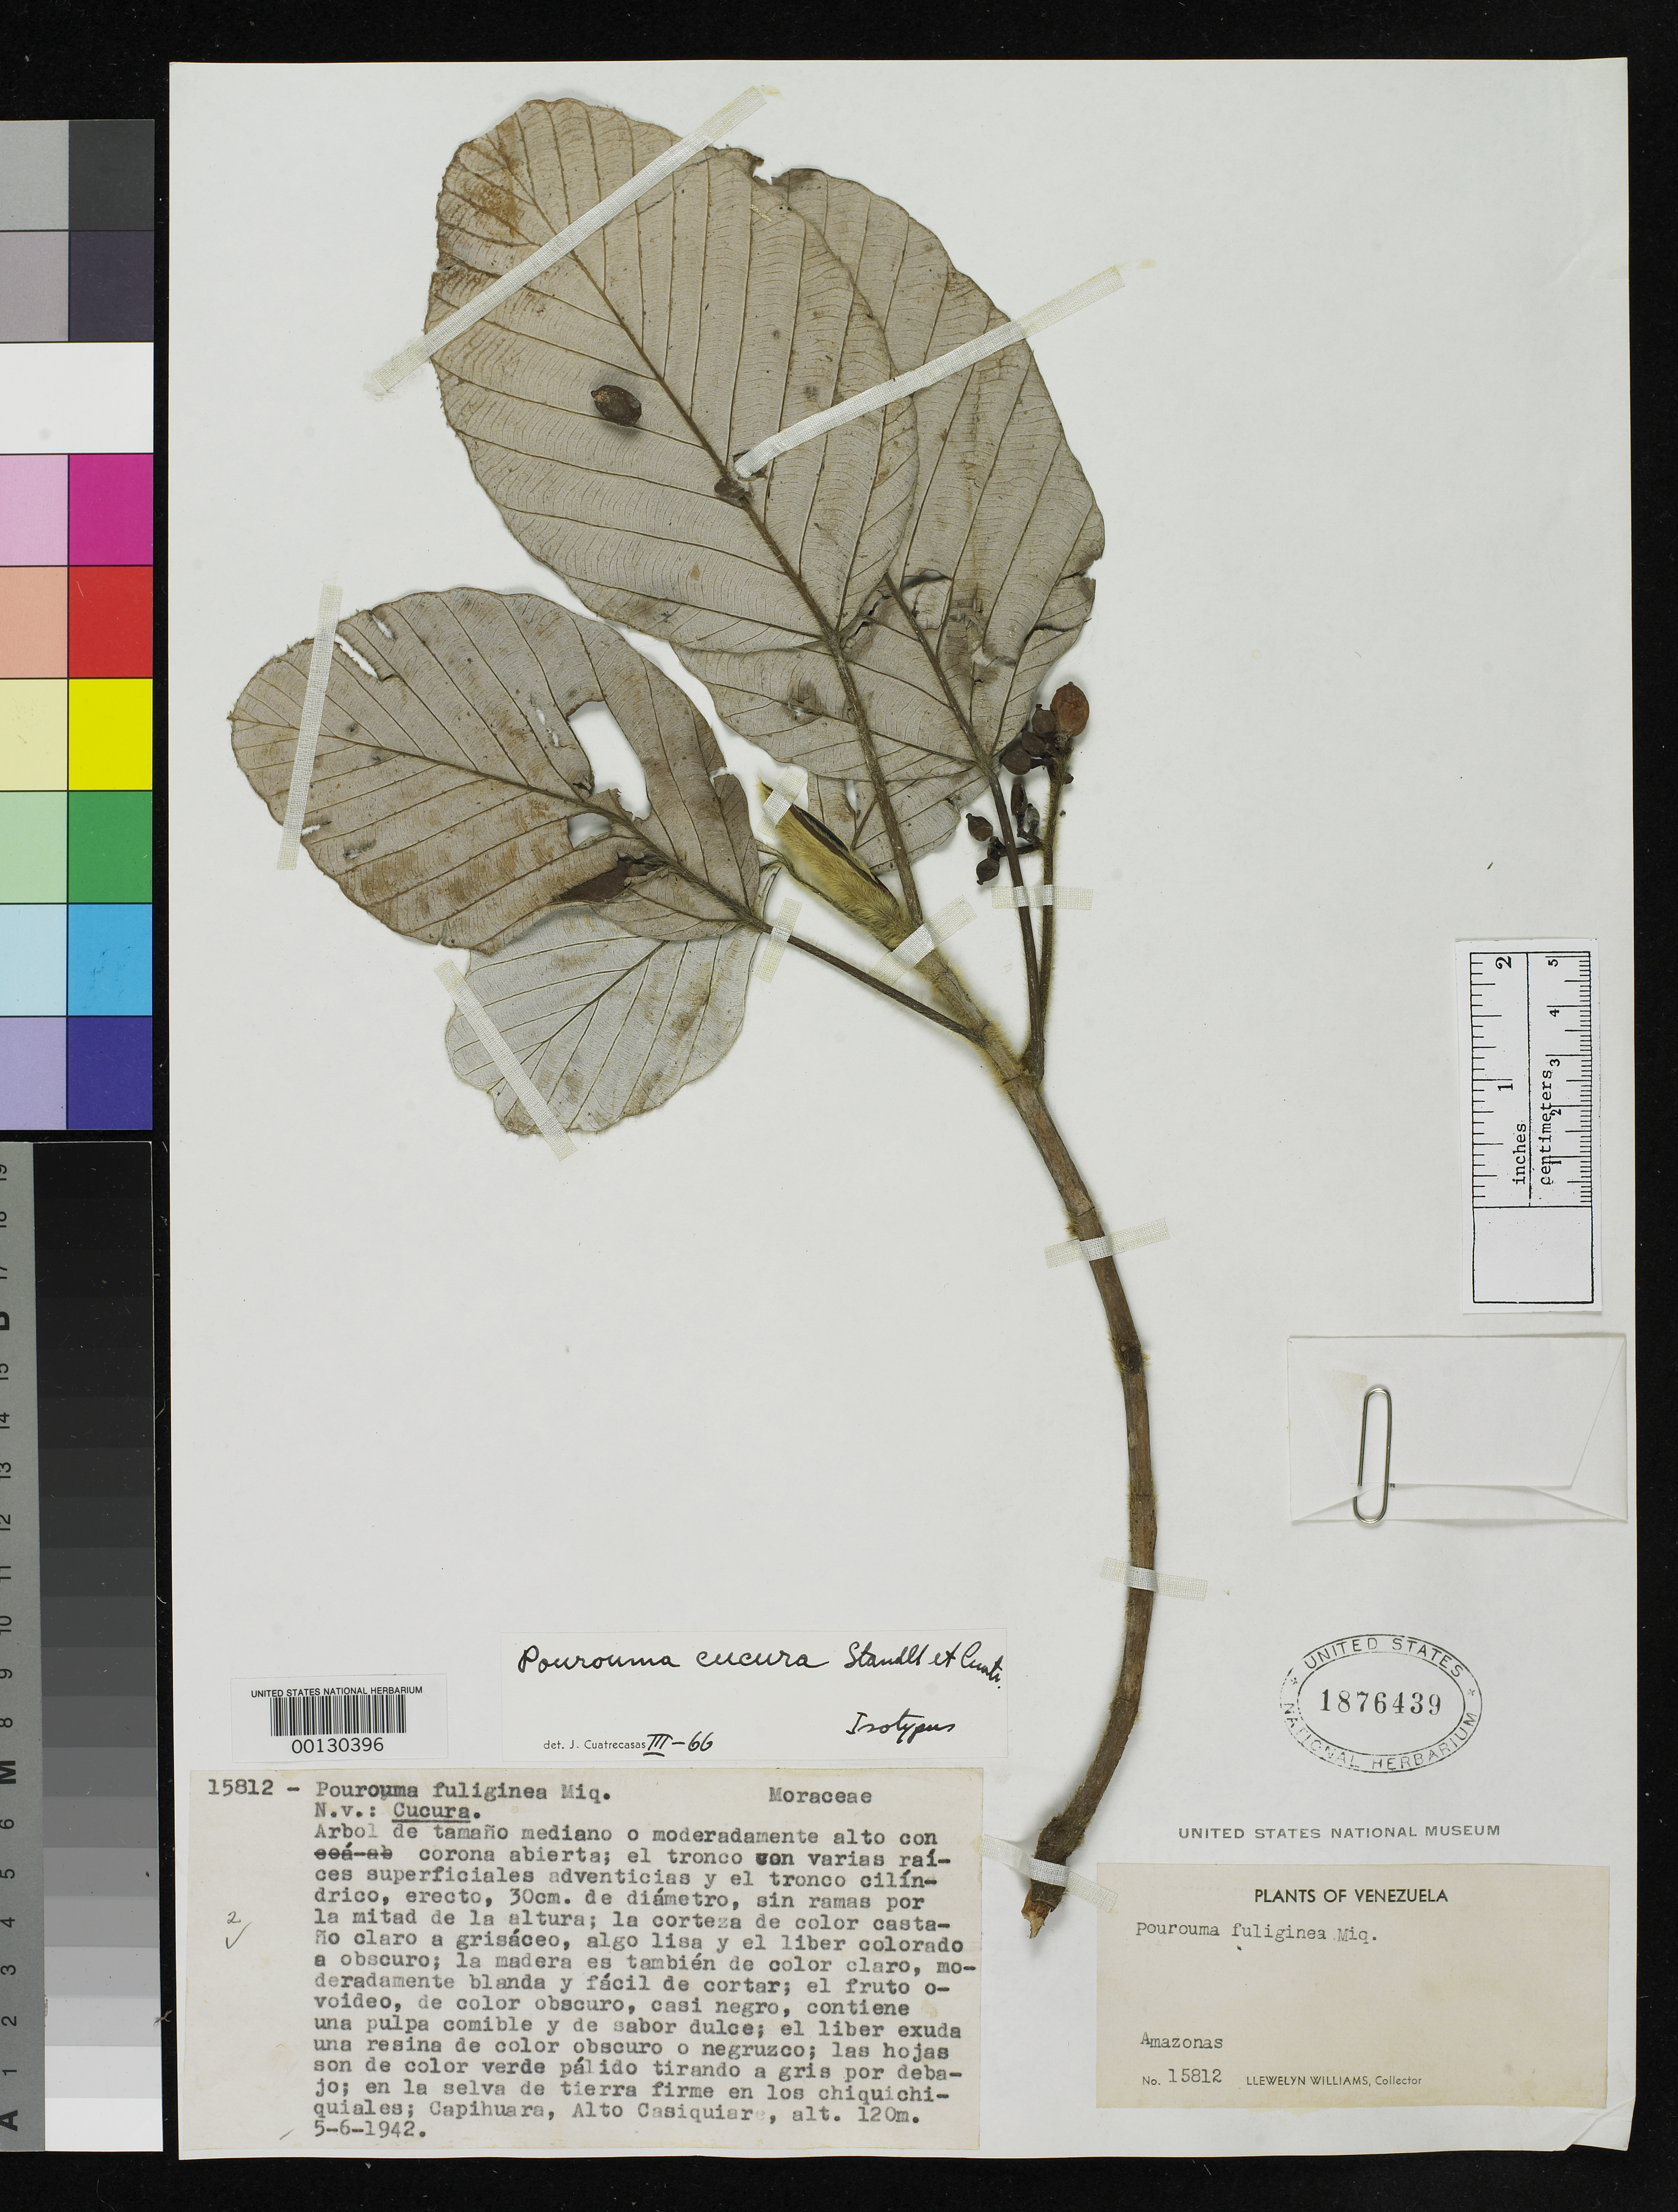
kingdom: Plantae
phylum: Tracheophyta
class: Magnoliopsida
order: Rosales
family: Urticaceae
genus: Pourouma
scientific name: Pourouma cucura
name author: Standl. & Cuatrec.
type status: Isotype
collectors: Ll. Williams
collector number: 15812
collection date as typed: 05 Jun 1942 or 06 May 1942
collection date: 1942-05-06 or 1942-06-05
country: Venezuela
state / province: Amazonas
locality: Capihuara, Alto Casiquiare.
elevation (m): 120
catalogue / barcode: US 1876439